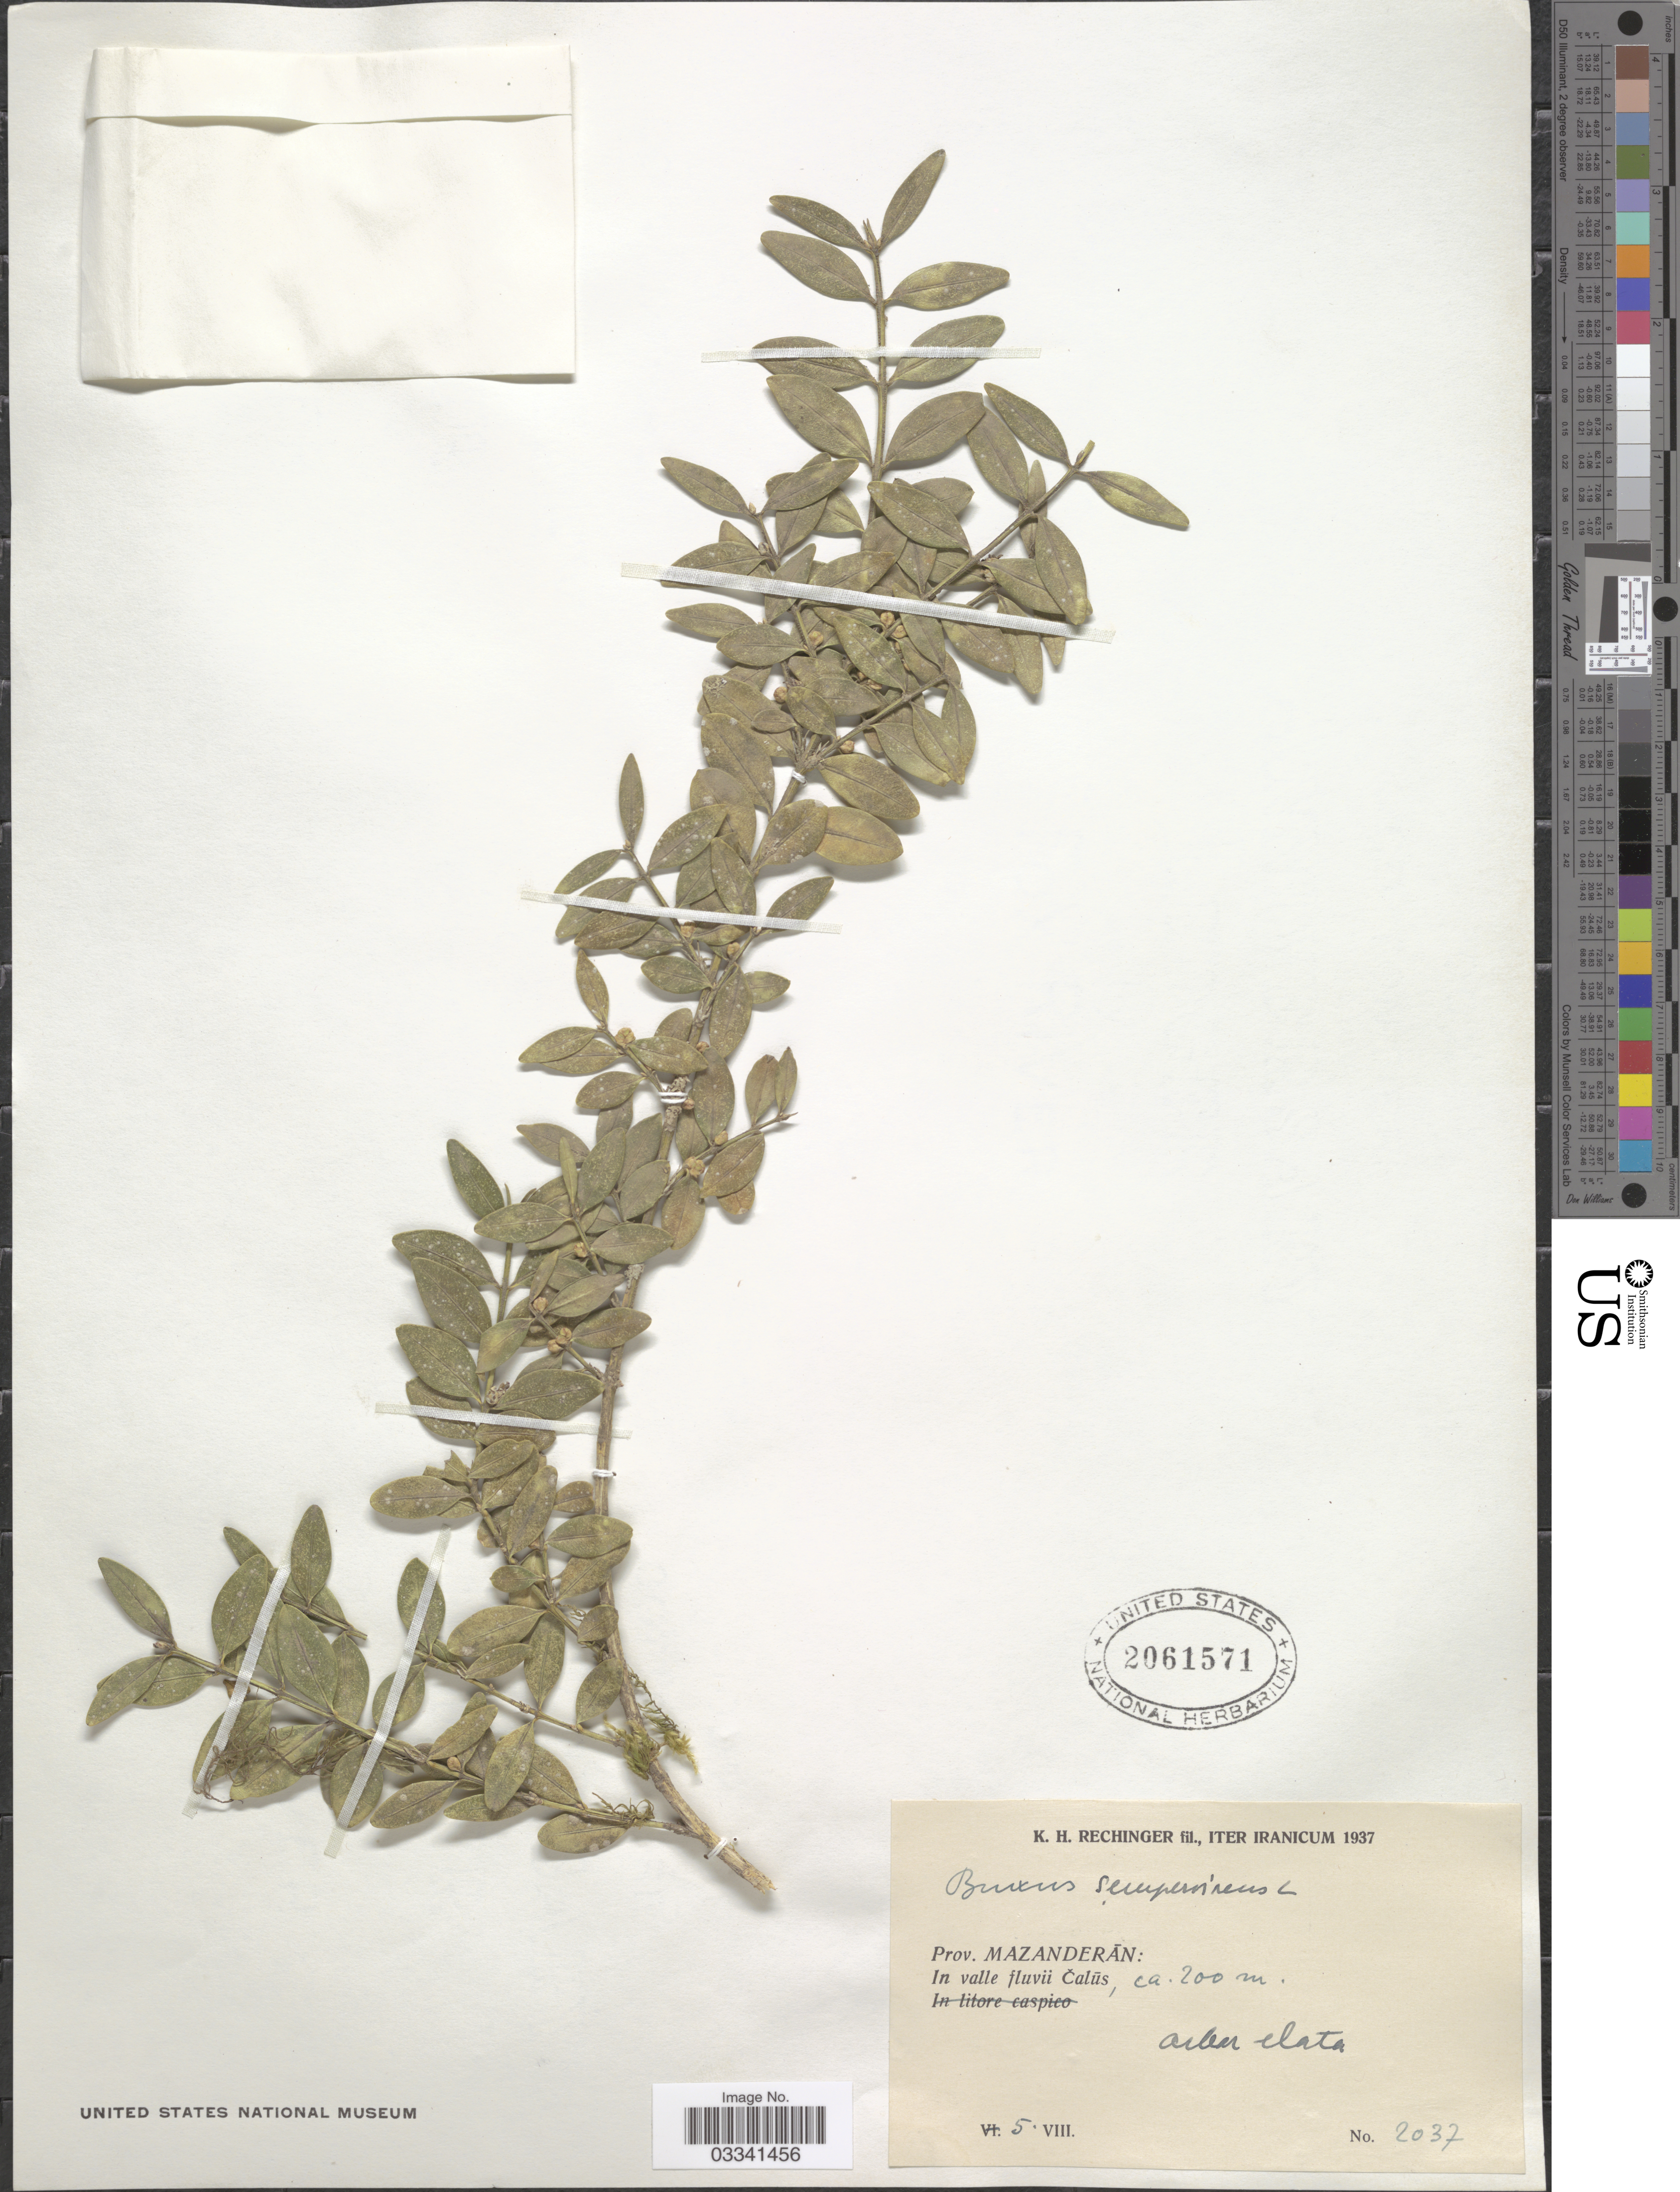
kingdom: Plantae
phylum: Tracheophyta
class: Magnoliopsida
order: Buxales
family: Buxaceae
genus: Buxus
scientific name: Buxus sempervirens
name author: L.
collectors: K. H. Rechinger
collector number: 2037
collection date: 1937-08-05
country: Iran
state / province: Mazandaran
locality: In valle fluvii Čalūs.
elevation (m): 200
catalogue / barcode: US 2061571